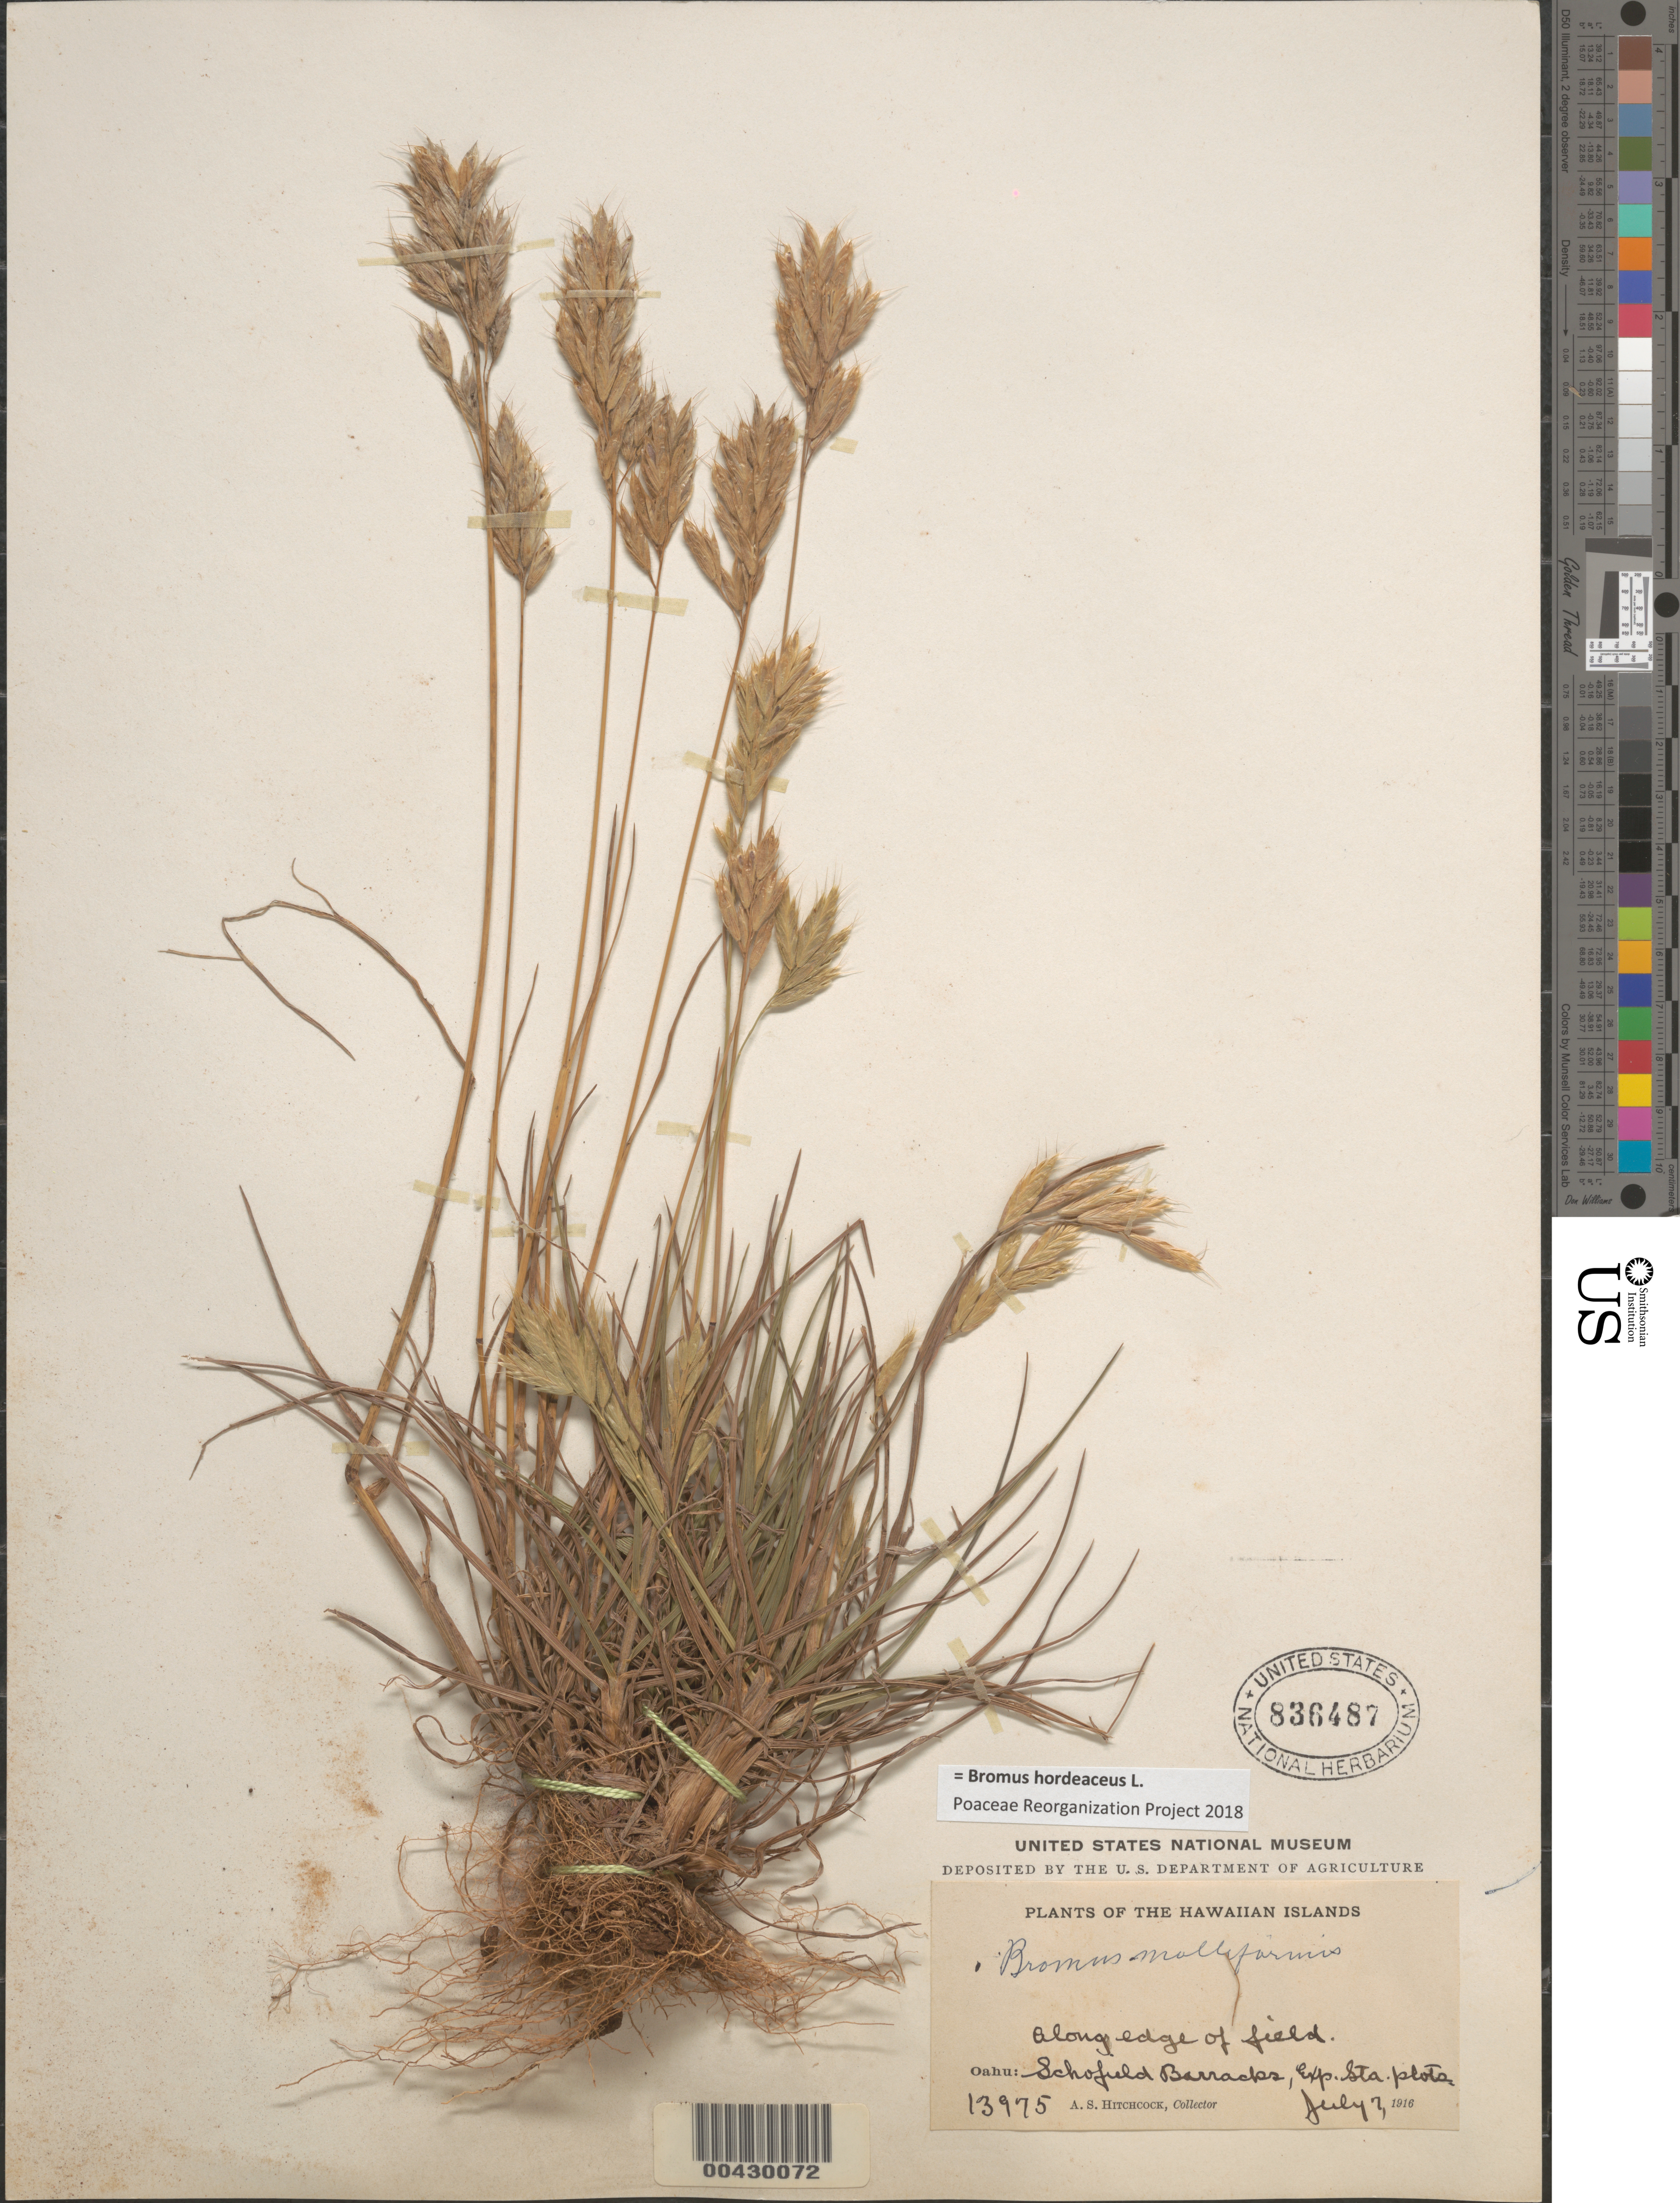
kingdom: Plantae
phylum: Tracheophyta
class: Liliopsida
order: Poales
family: Poaceae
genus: Bromus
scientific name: Bromus hordeaceus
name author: L.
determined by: Poaceae Reorganization Project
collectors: A. S. Hitchcock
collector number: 13975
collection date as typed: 7 Jul 1916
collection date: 1916-07-07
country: United States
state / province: Hawaii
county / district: Honolulu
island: Oahu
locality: Schofield Barracks, Exp. Sta. plots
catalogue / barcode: US 836487